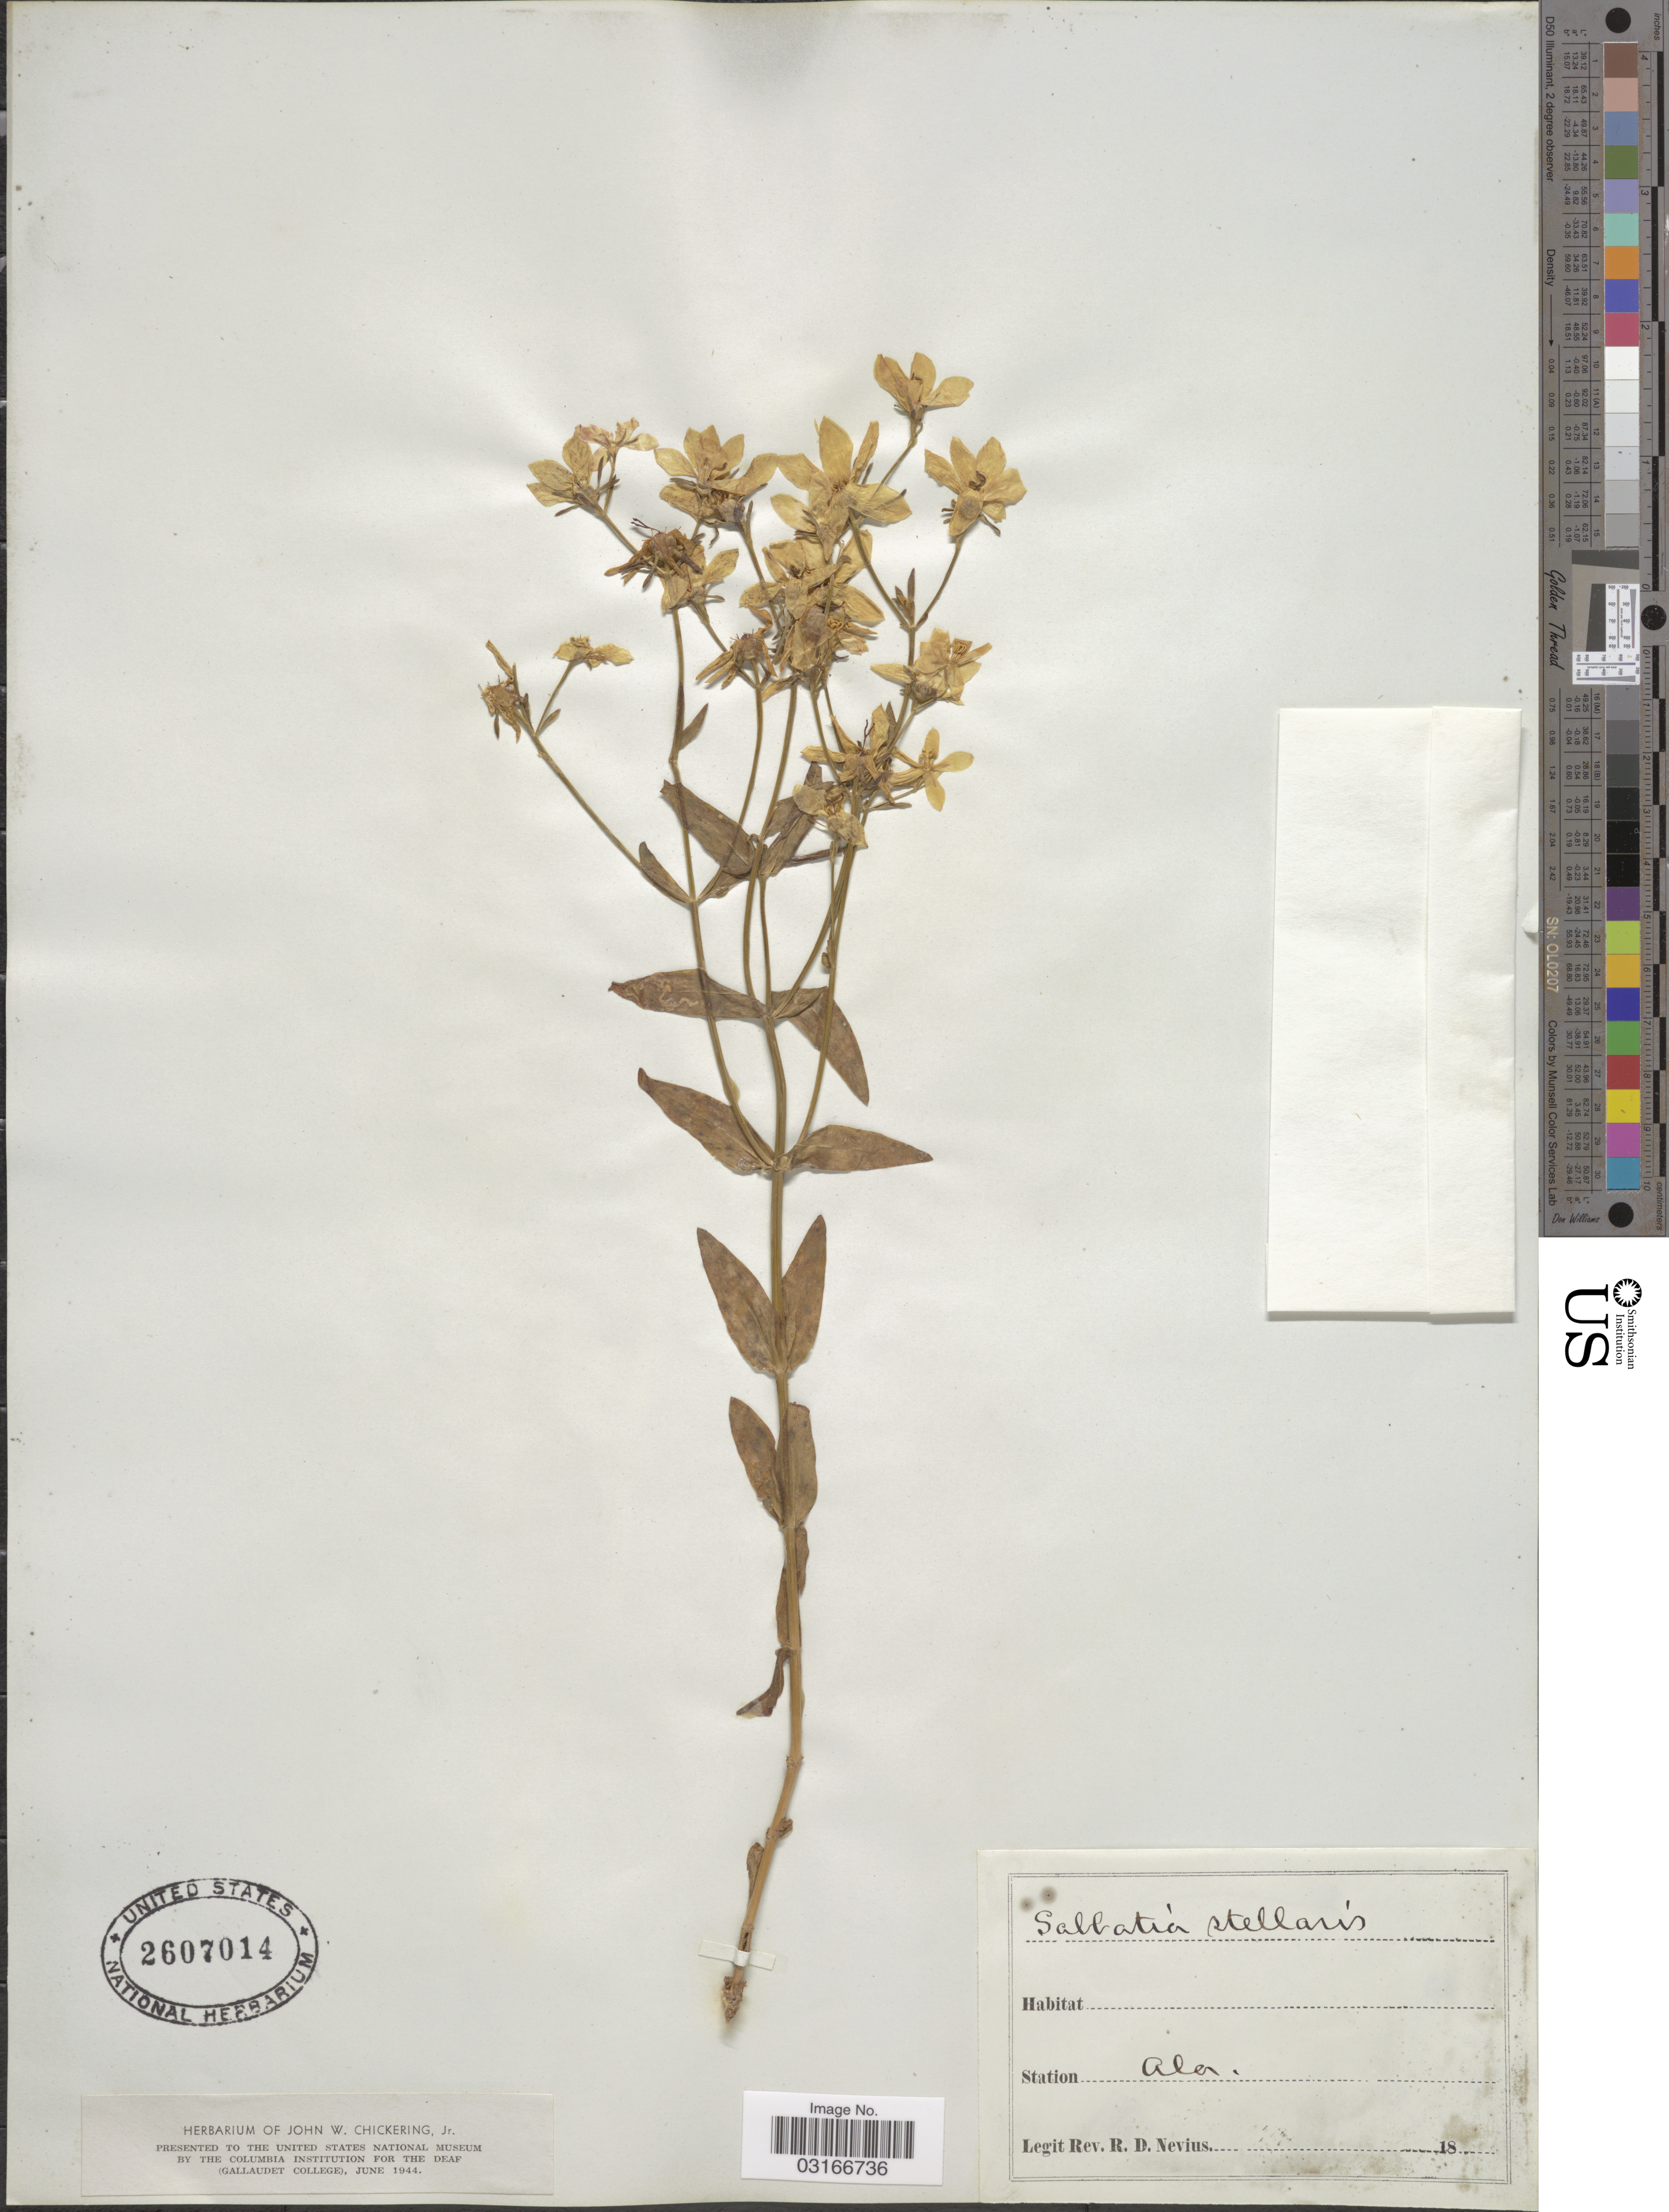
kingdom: Plantae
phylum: Tracheophyta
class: Magnoliopsida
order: Gentianales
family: Gentianaceae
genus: Sabatia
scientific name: Sabatia stellaris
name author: Pursh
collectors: R. Nevius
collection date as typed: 18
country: United States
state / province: Alabama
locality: Ala.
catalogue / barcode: US 2607014